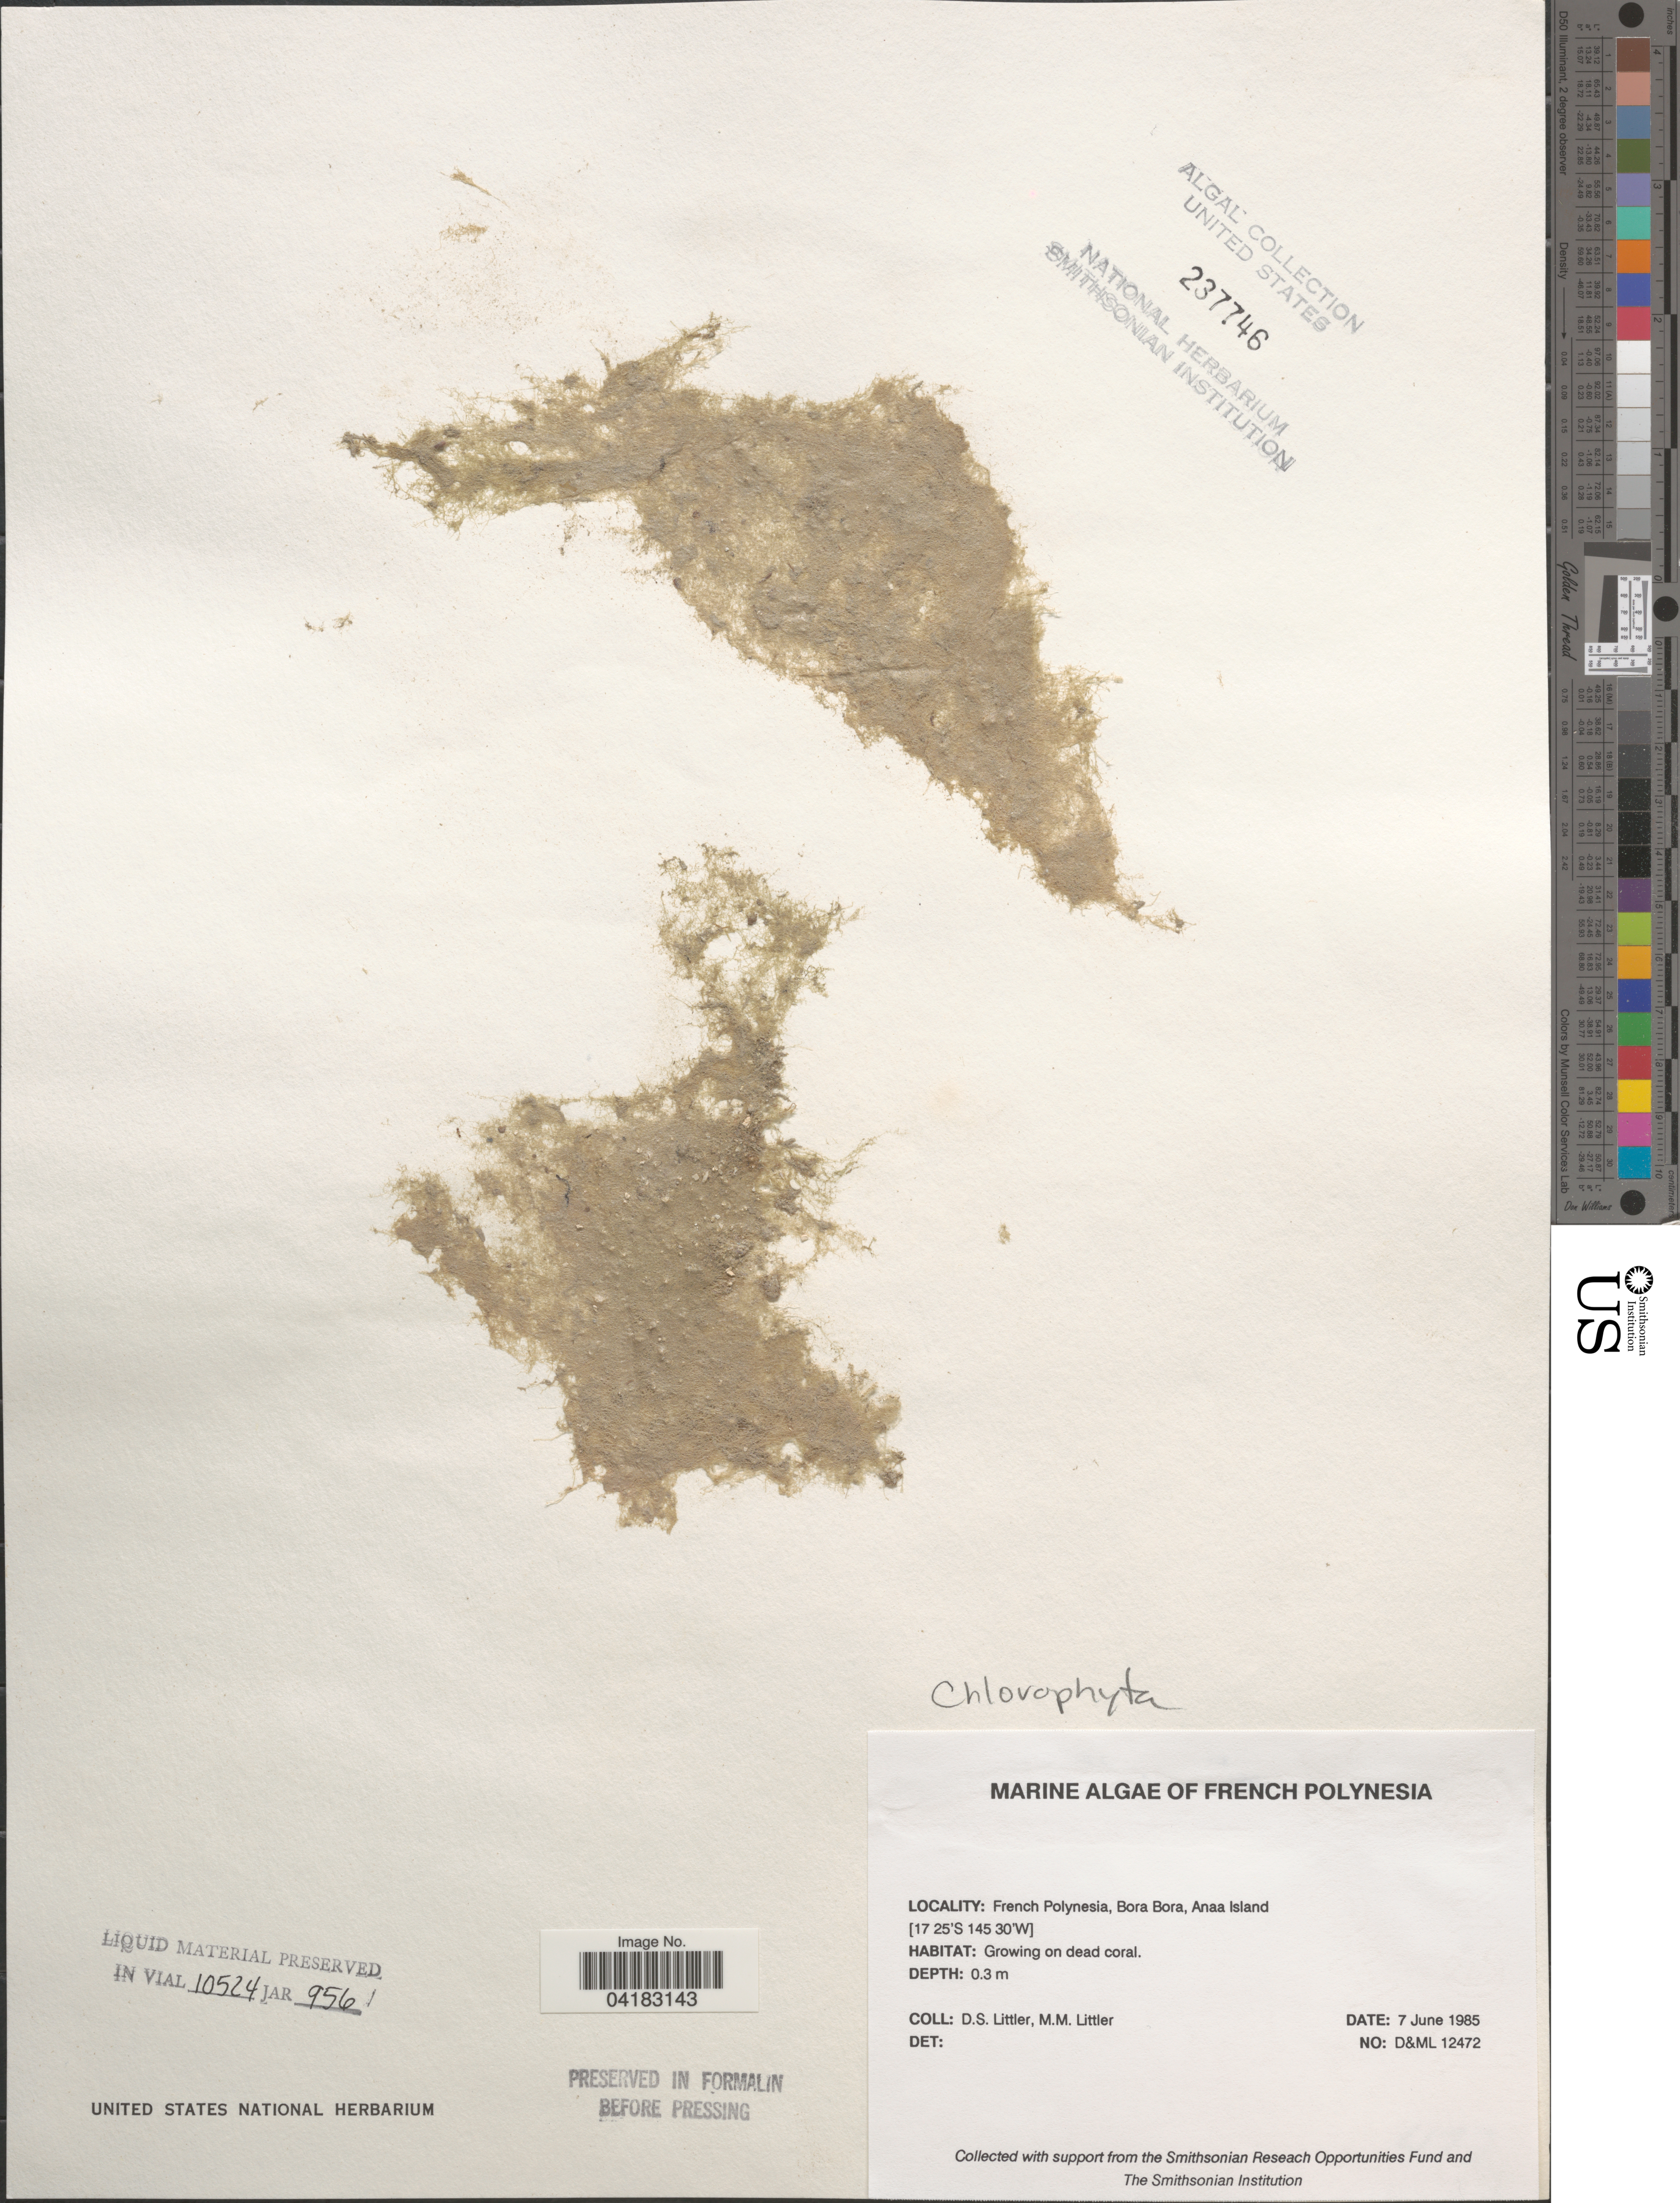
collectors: D. S. Littler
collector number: D&ML12472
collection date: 1985-06-07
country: French Polynesia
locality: Bora Bora, Anaa Island.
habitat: Growing on dead coral.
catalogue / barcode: US 237746